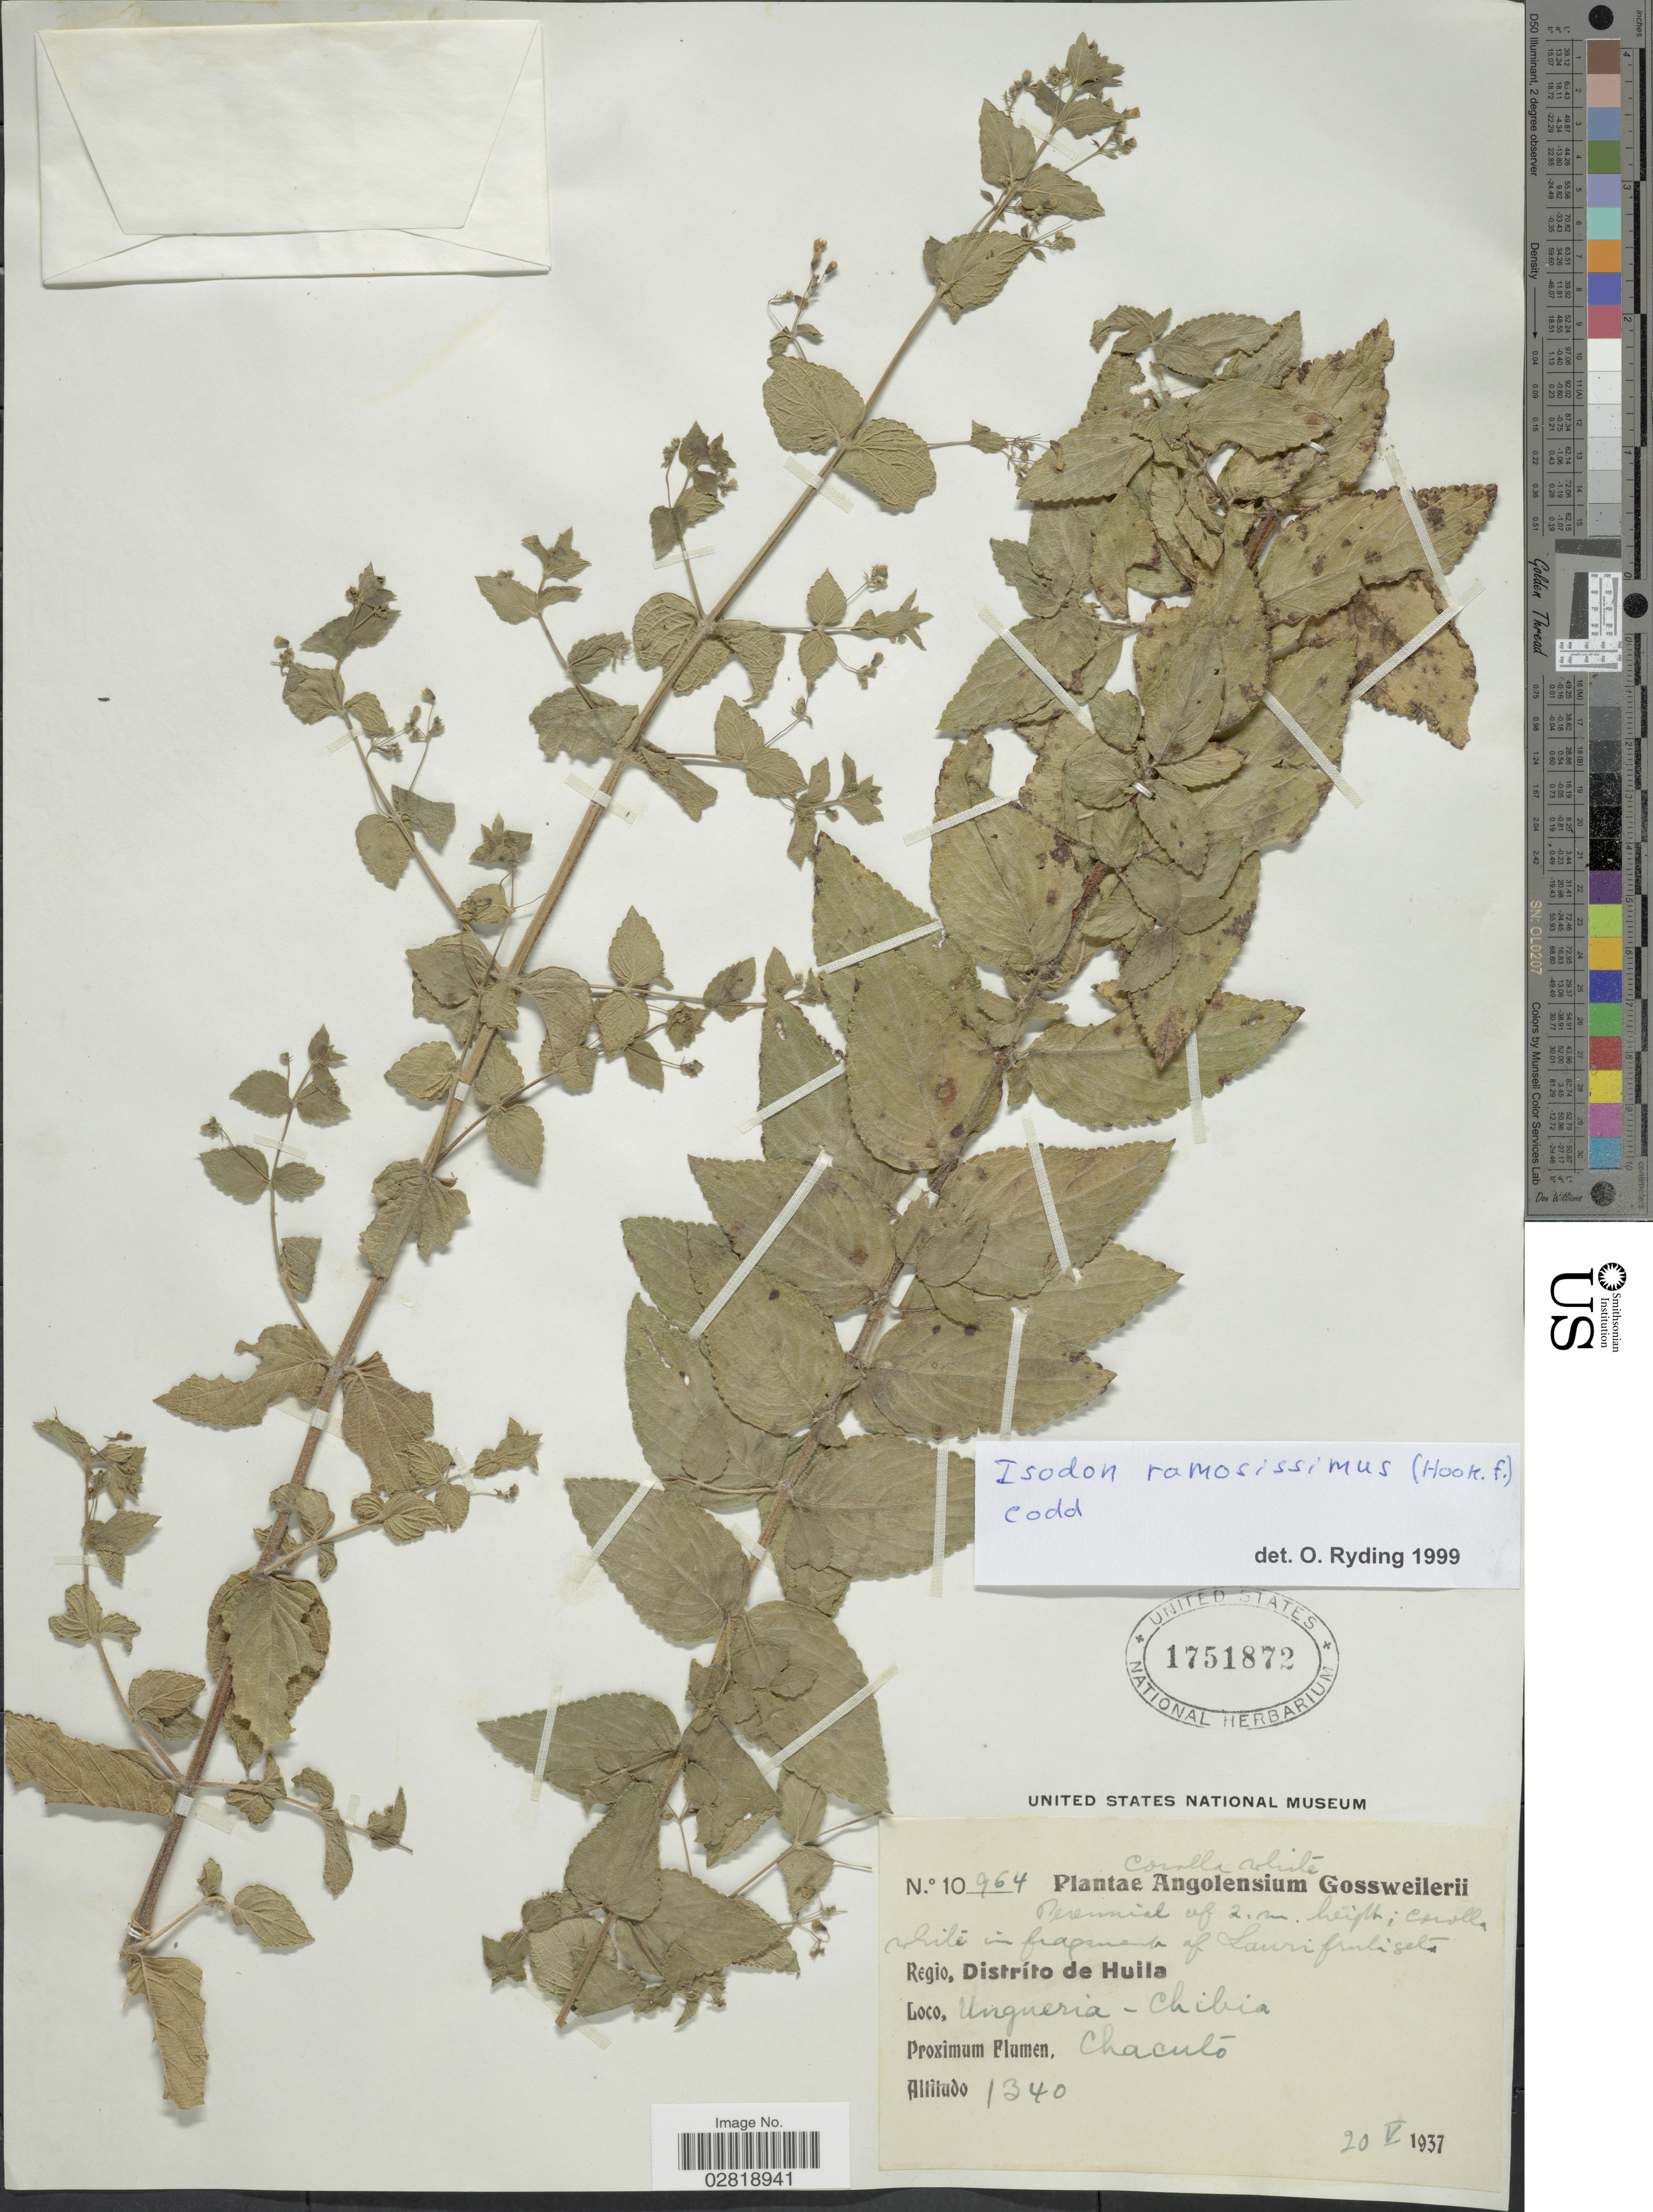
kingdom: Plantae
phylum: Tracheophyta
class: Magnoliopsida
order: Lamiales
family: Lamiaceae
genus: Isodon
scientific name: Isodon ramosissimus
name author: (Hook. f.) Codd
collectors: -. Gossweiler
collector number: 10964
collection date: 1937-05-20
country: Angola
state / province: Huila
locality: Regio, Distríto de Huila. Ungueria - Chibia. Proximum Flumen, Chacuto.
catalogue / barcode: US 1751872